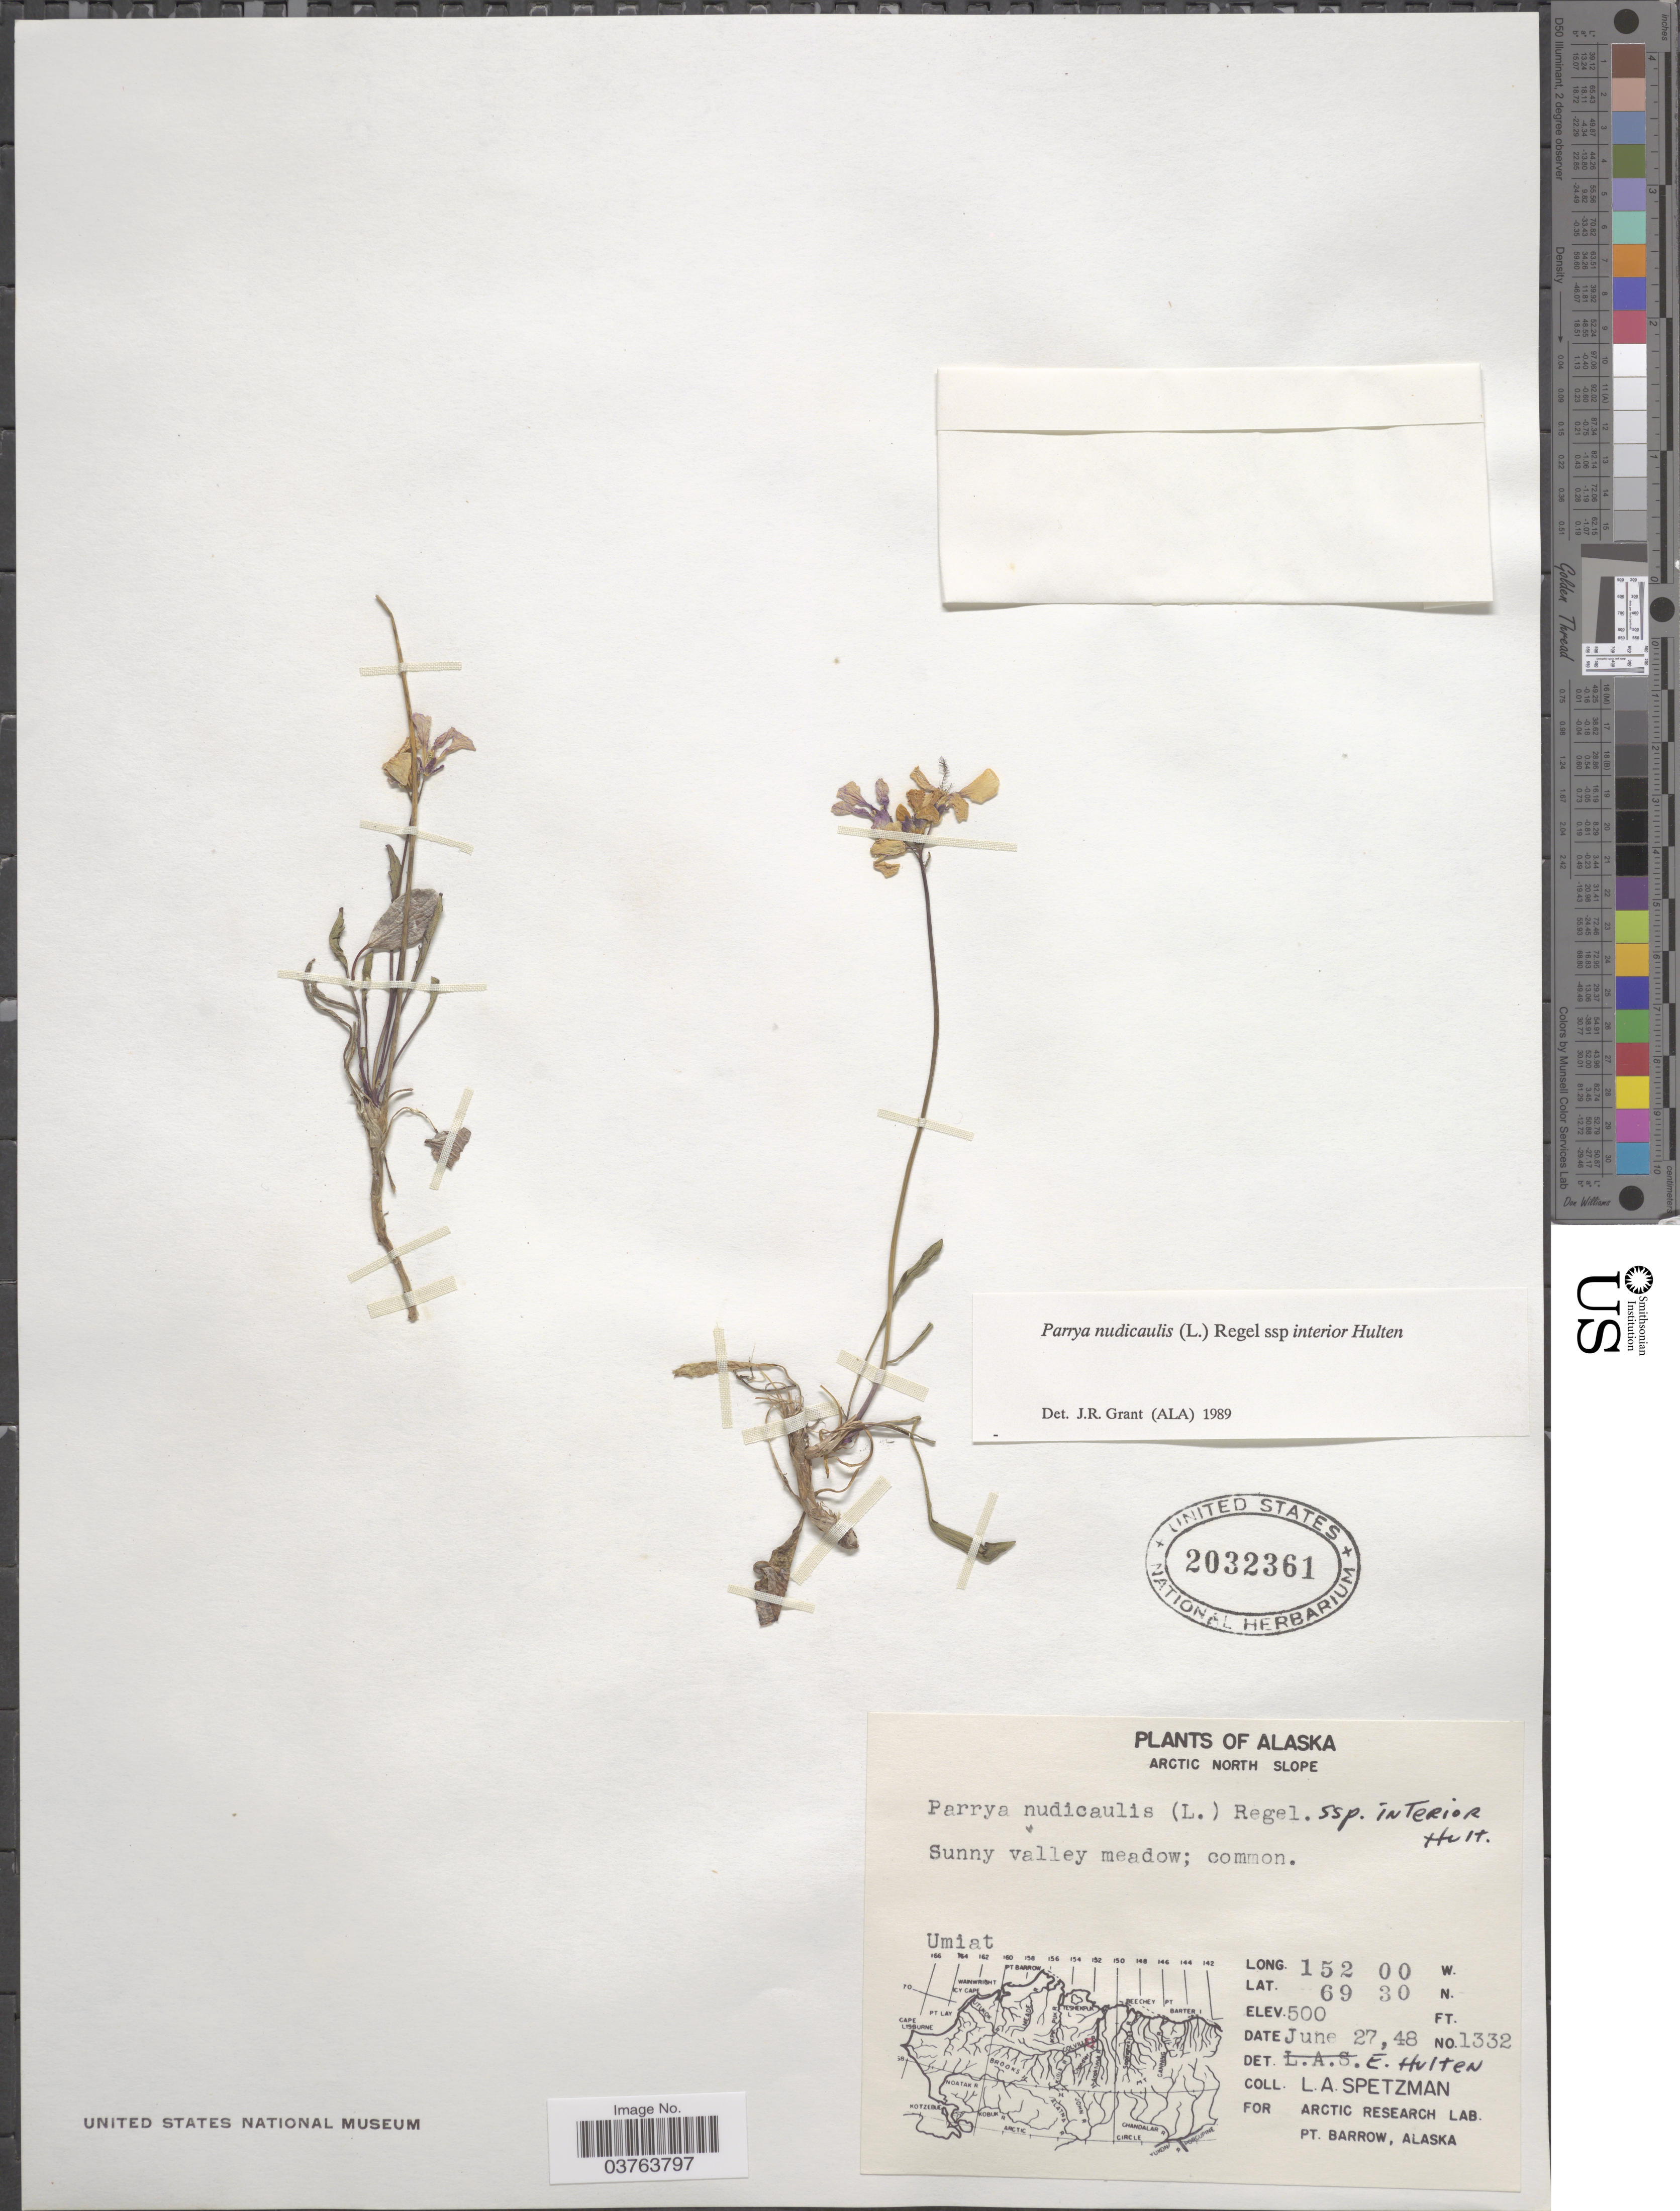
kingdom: Plantae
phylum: Tracheophyta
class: Magnoliopsida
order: Brassicales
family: Brassicaceae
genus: Parrya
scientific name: Parrya nudicaulis subsp. interior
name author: Hultén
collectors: L. Spetzman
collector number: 1332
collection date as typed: Transcribed d/m/y: 27/6/48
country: United States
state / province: Alaska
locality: Arctic North Slope. Umiat.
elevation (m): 152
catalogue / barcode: US 2032361